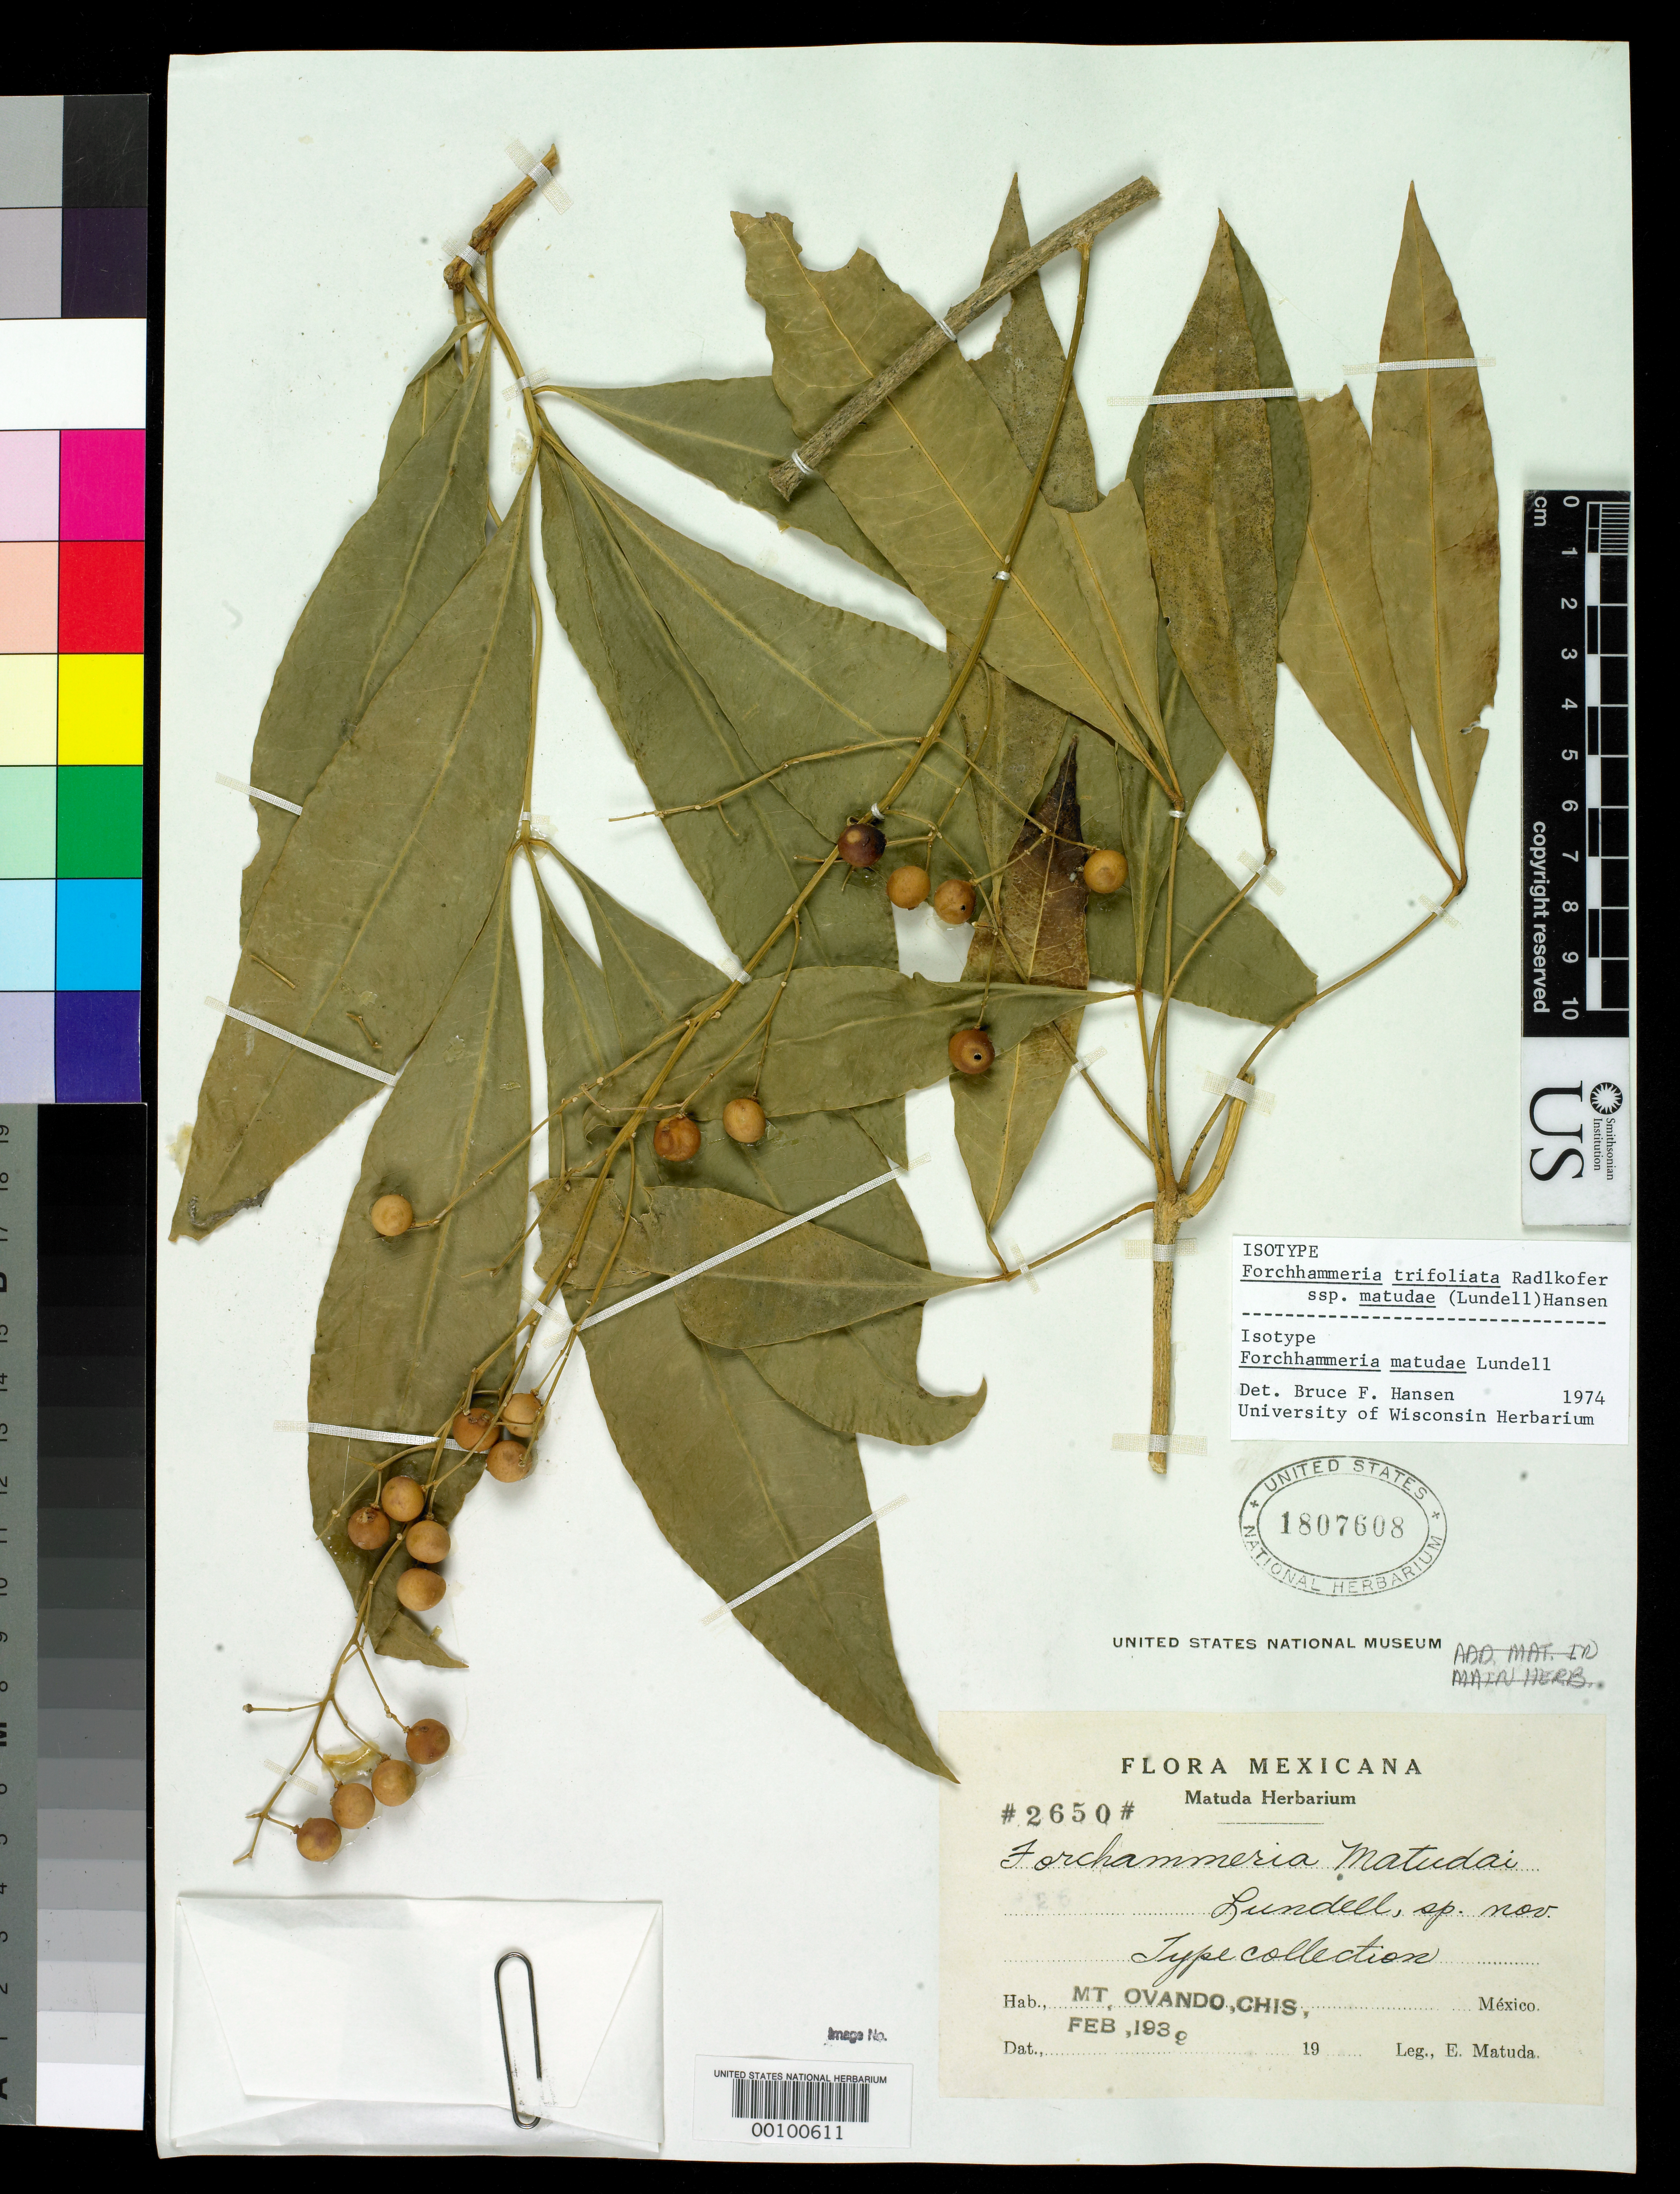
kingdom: Plantae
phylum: Tracheophyta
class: Magnoliopsida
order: Brassicales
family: Stixaceae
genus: Forchhammeria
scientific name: Forchhammeria matudae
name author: Lundell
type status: Isotype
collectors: E. Matuda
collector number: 2650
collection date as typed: Feb 1939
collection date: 1939-02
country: Mexico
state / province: Chiapas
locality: Mt. Ovando.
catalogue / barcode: US 1807608